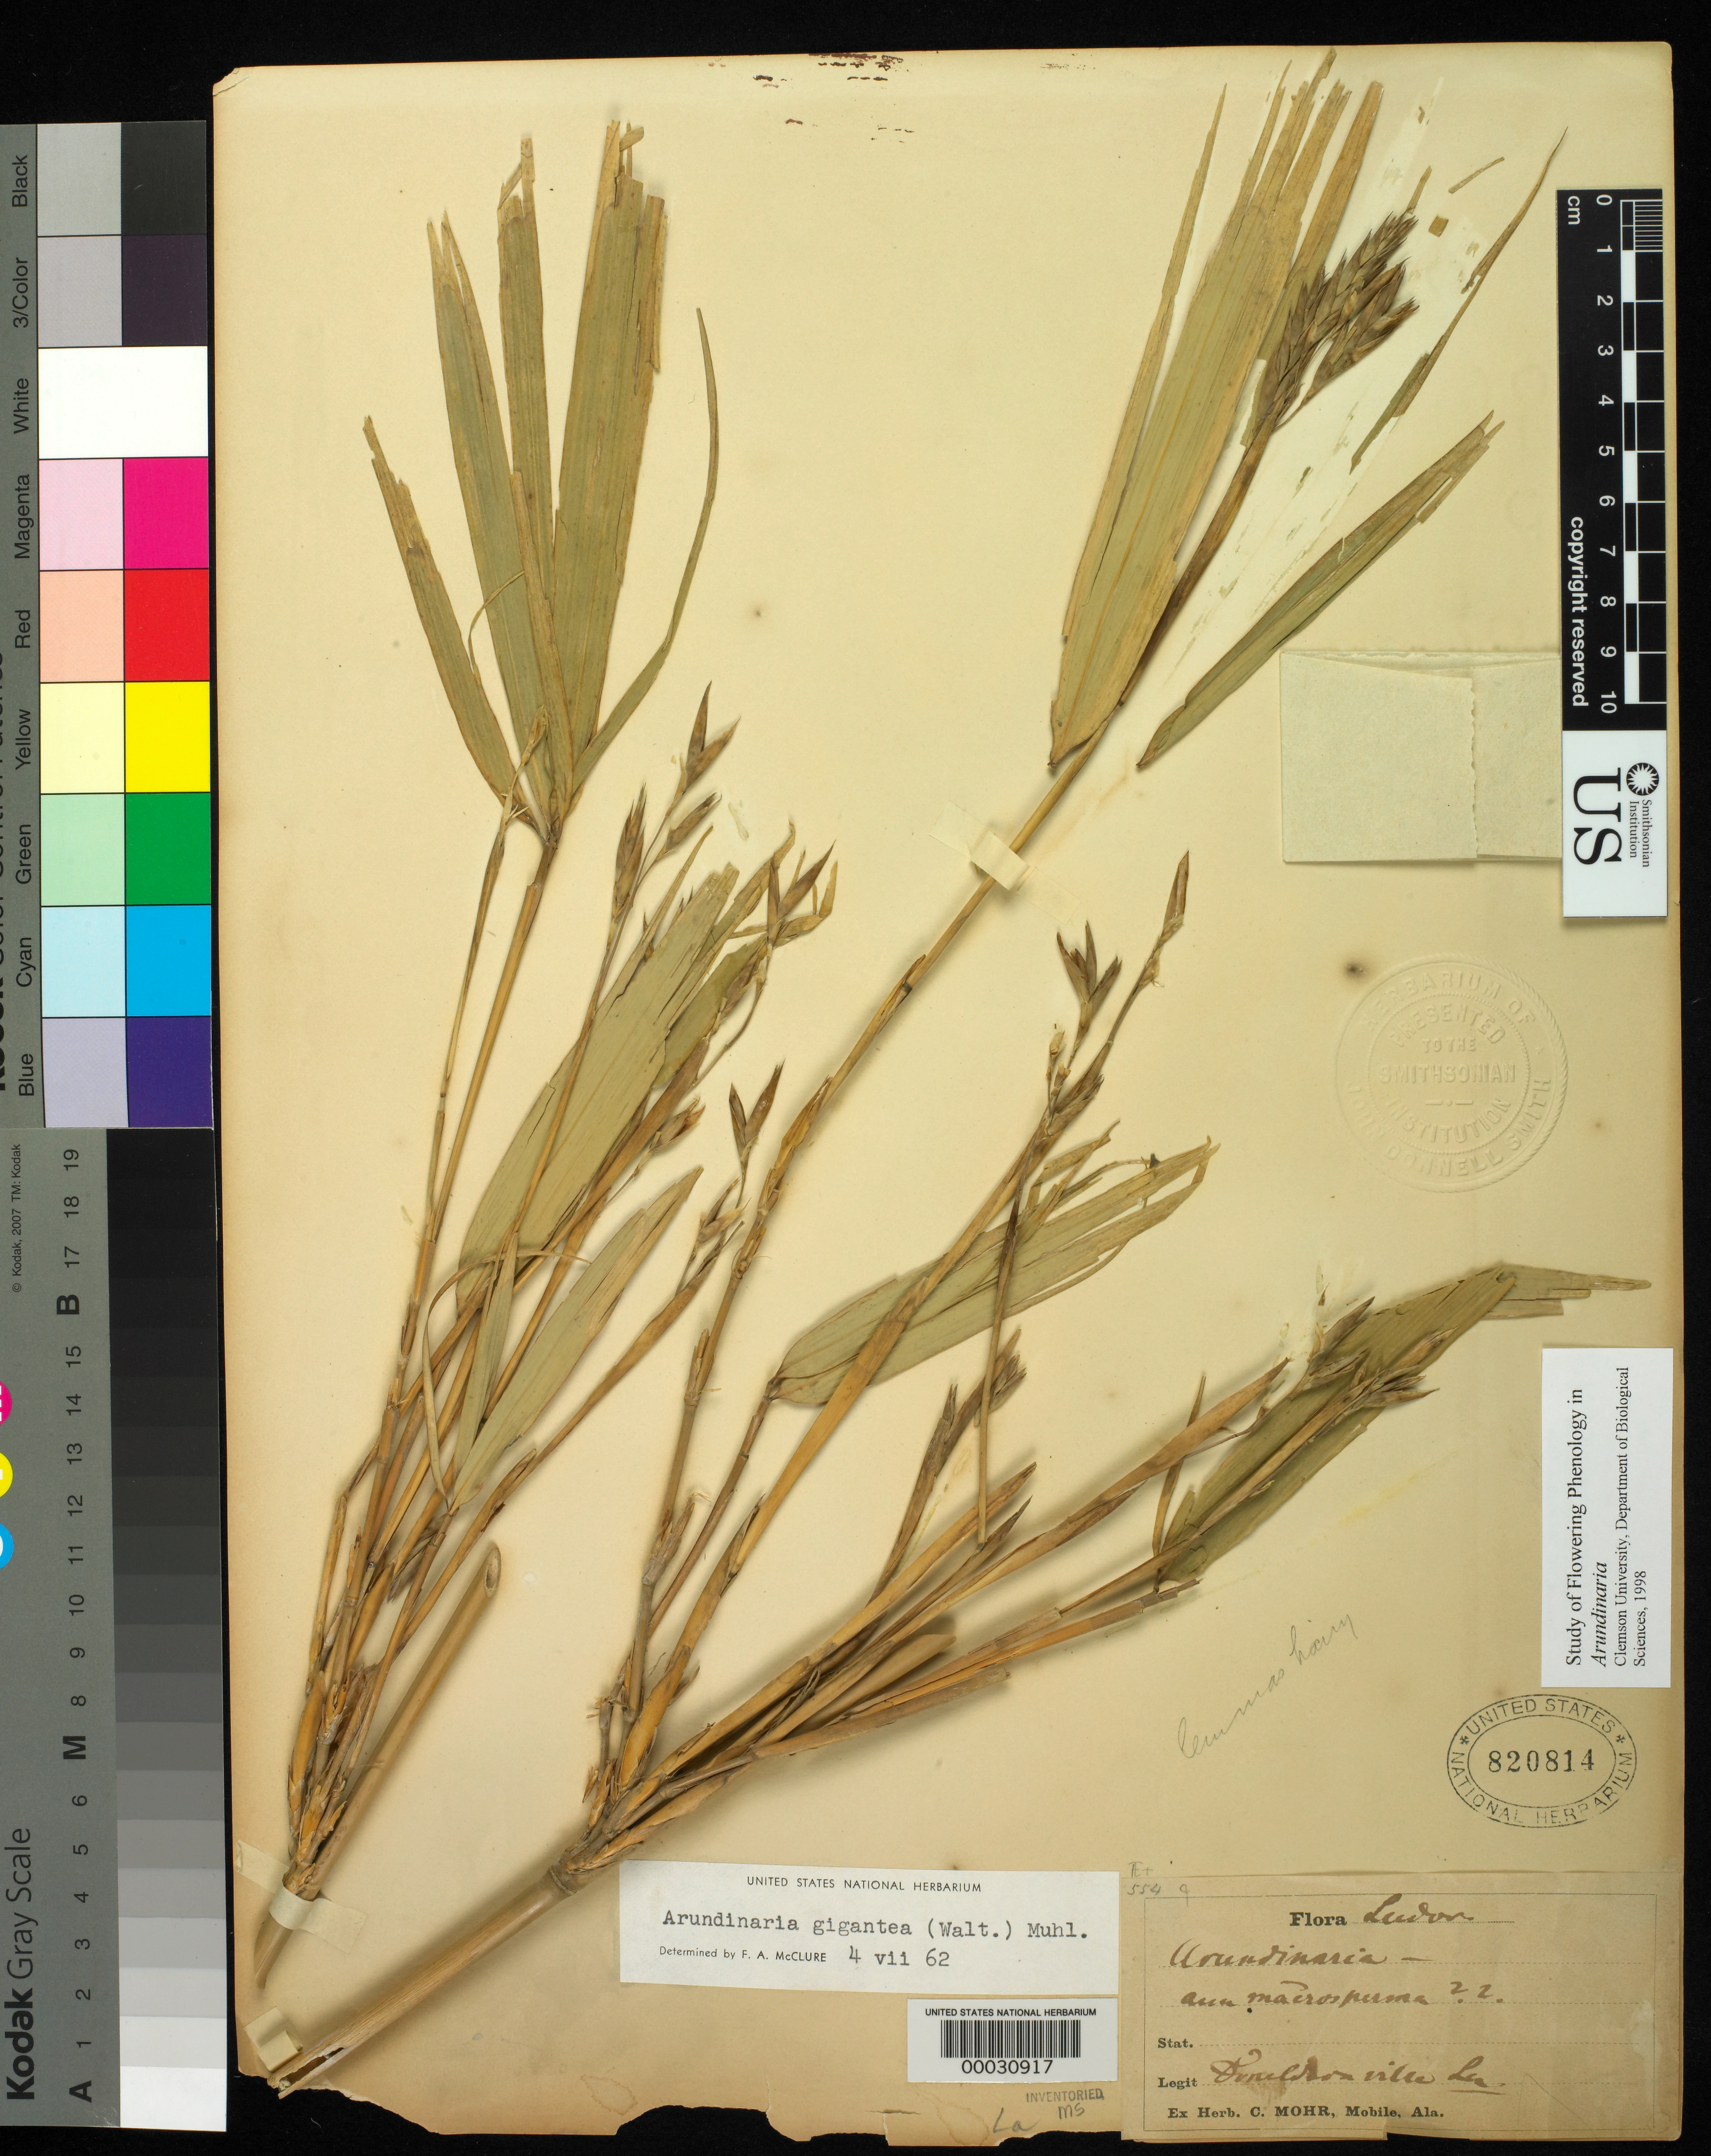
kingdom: Plantae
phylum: Tracheophyta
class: Liliopsida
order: Poales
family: Poaceae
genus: Arundinaria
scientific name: Arundinaria gigantea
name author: (Walter) Muhl.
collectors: C. T. Mohr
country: United States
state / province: Louisiana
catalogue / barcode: US 820814